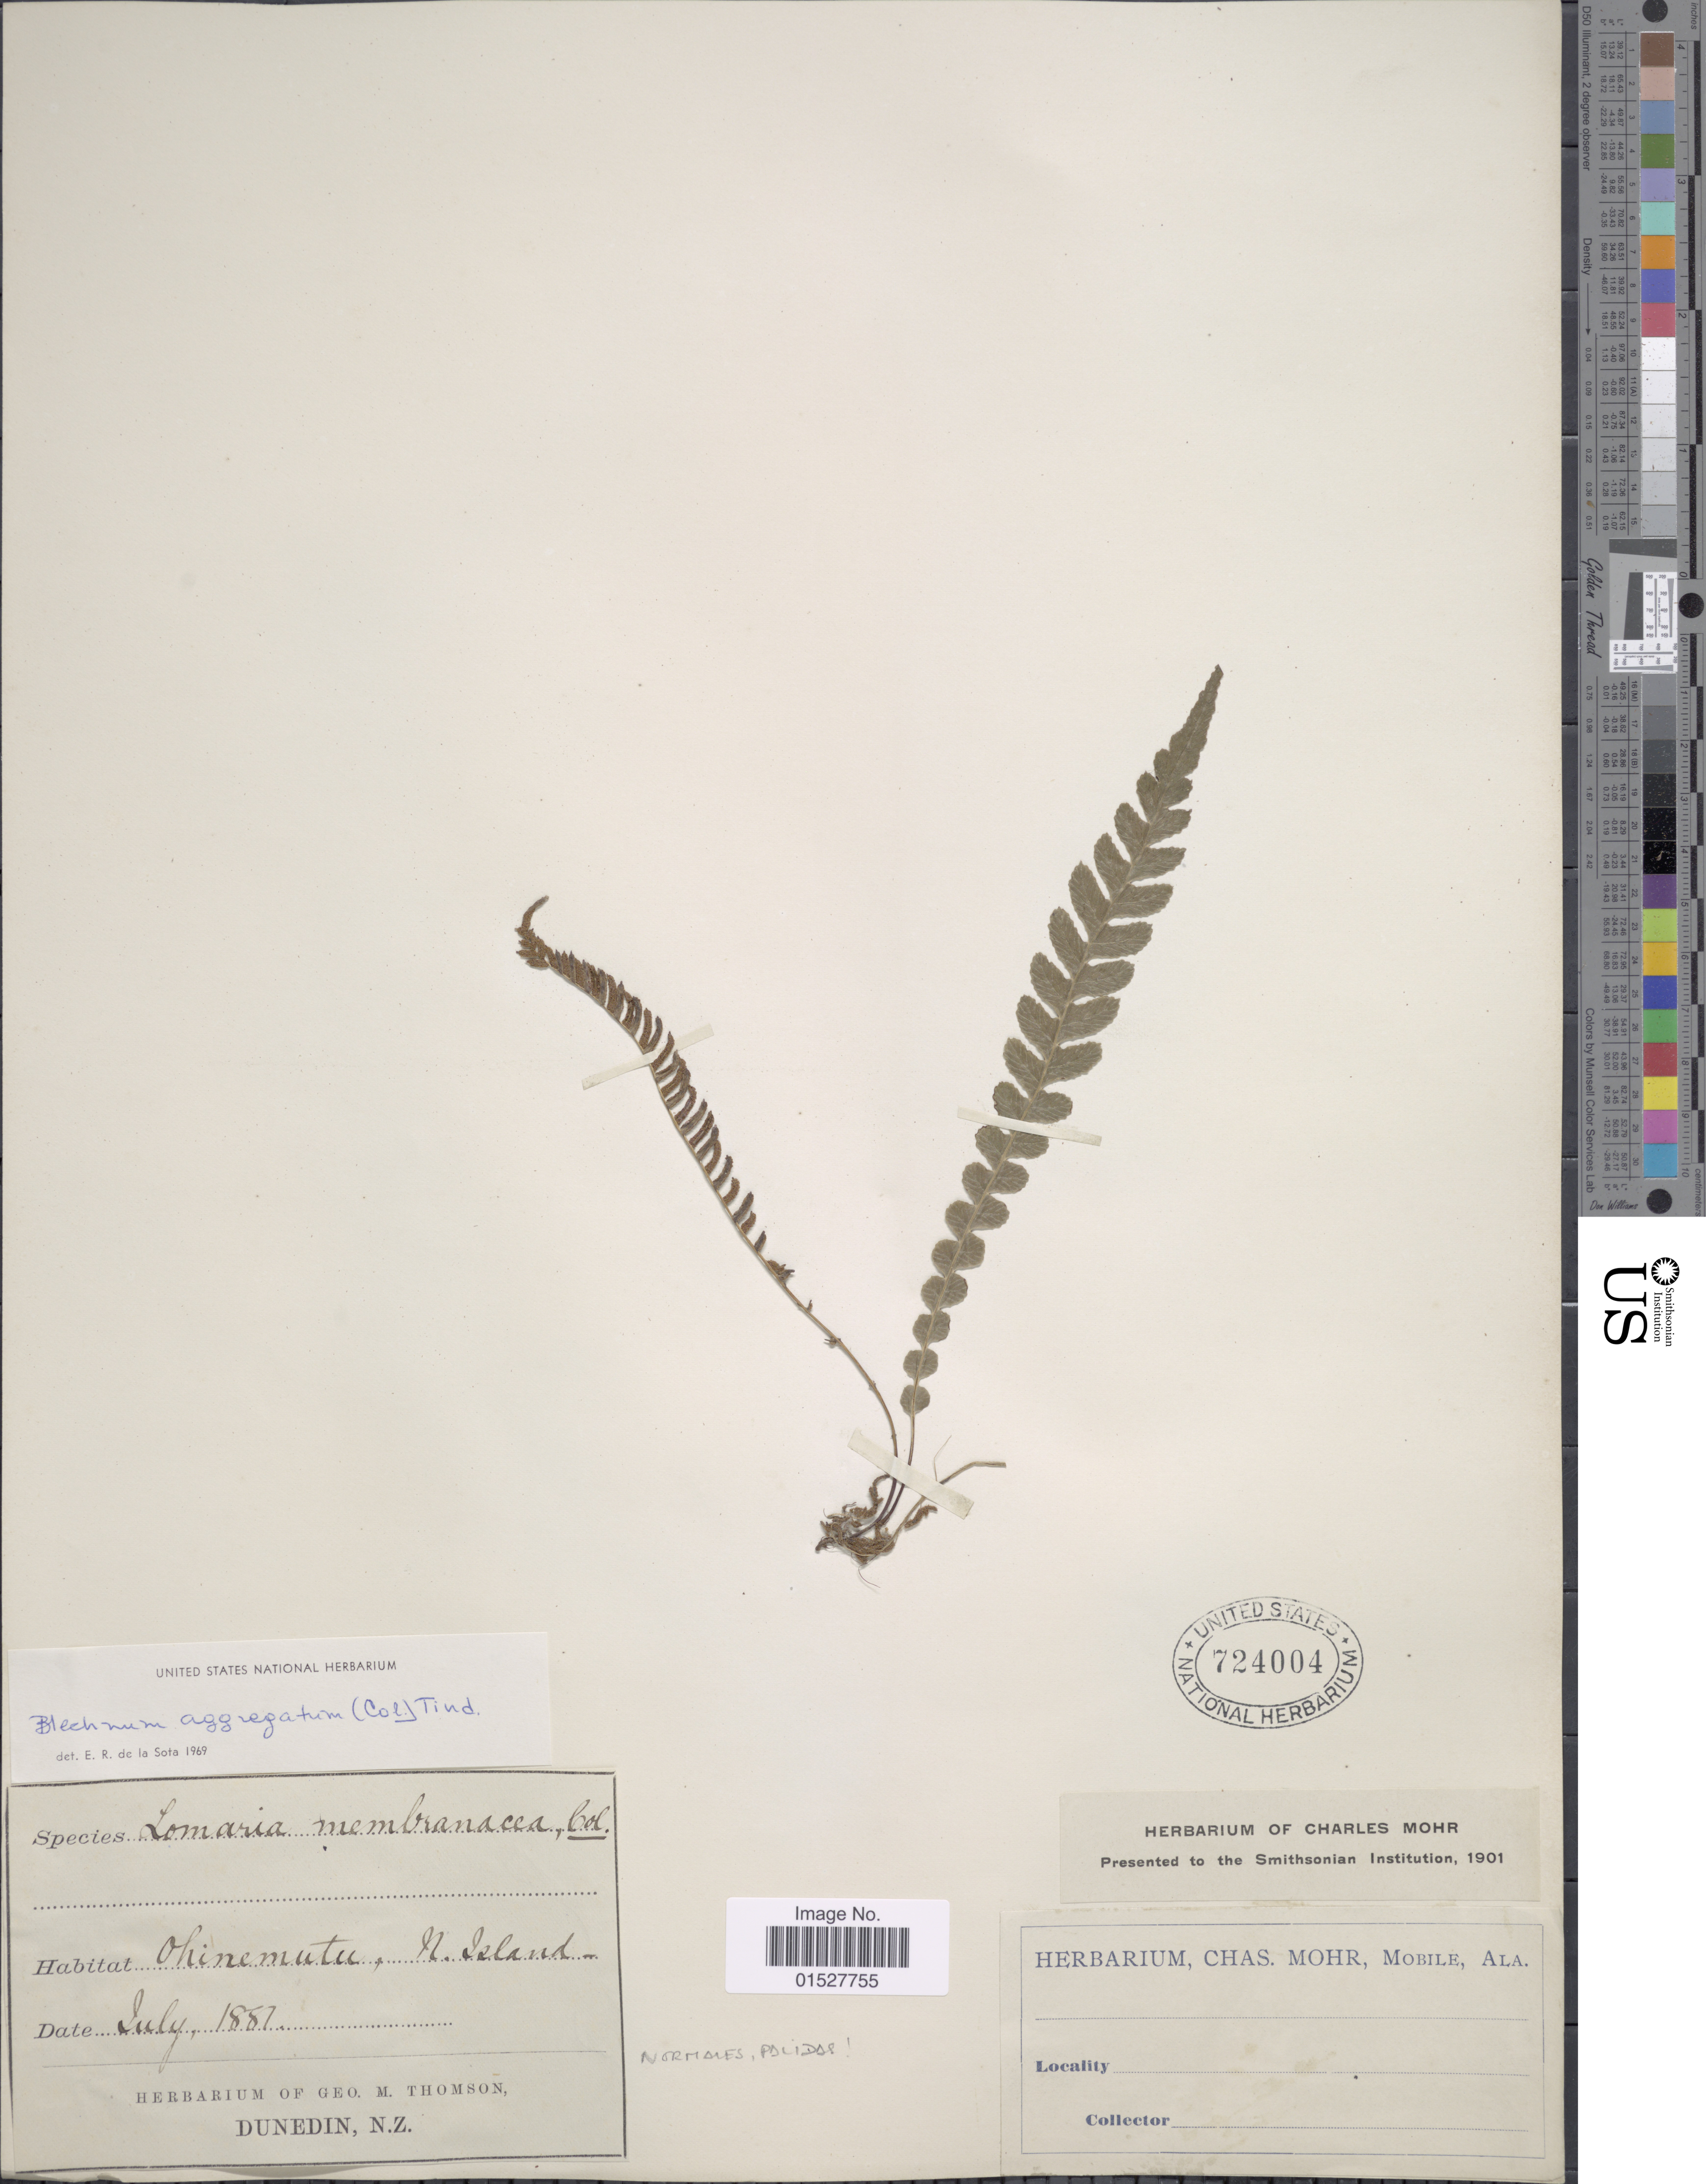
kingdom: Plantae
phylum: Tracheophyta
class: Polypodiopsida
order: Polypodiales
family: Blechnaceae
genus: Blechnum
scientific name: Blechnum aggregatum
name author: (Colenso) Tindale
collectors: ex herb. Geo. M. Thomson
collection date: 1881-07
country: New Zealand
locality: Ohinemutu, N. Island.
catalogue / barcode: US 724004